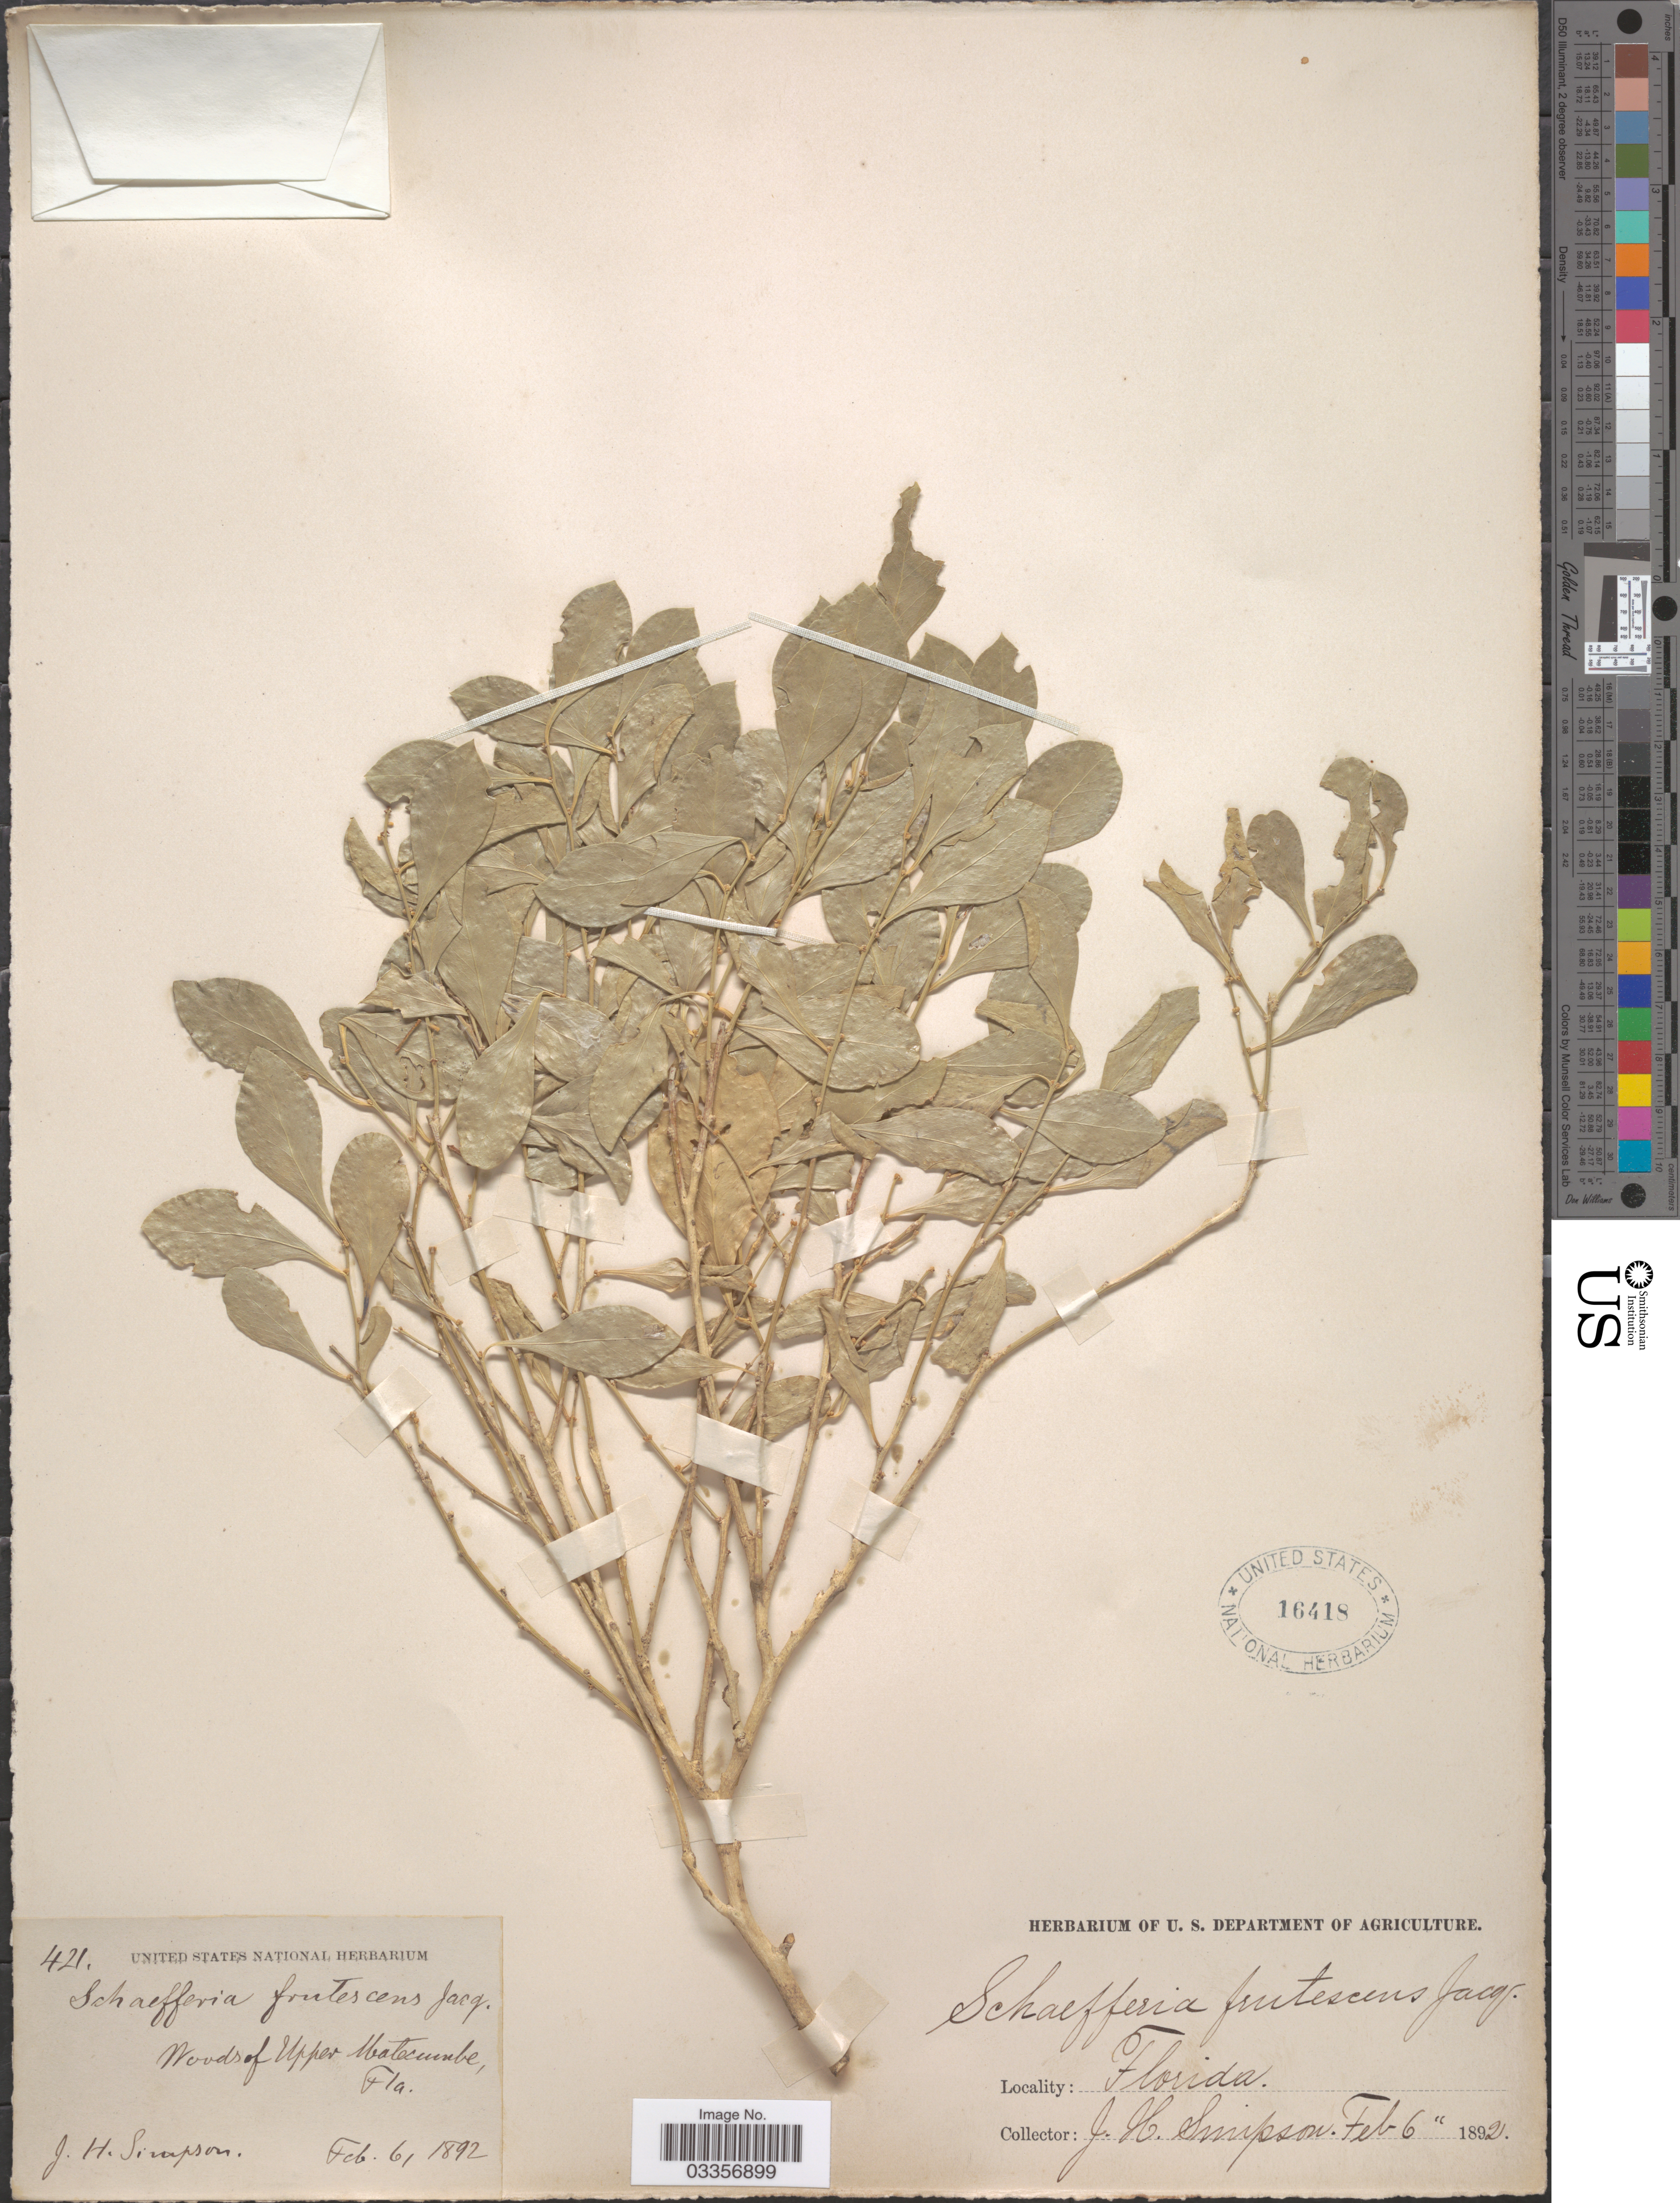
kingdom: Plantae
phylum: Tracheophyta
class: Magnoliopsida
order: Celastrales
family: Celastraceae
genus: Schaefferia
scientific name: Schaefferia frutescens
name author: Jacq.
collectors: J. H. Simpson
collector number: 421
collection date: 1892-02-06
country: United States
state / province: Florida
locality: Woods of Upper Matecumbe.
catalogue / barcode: US 16418